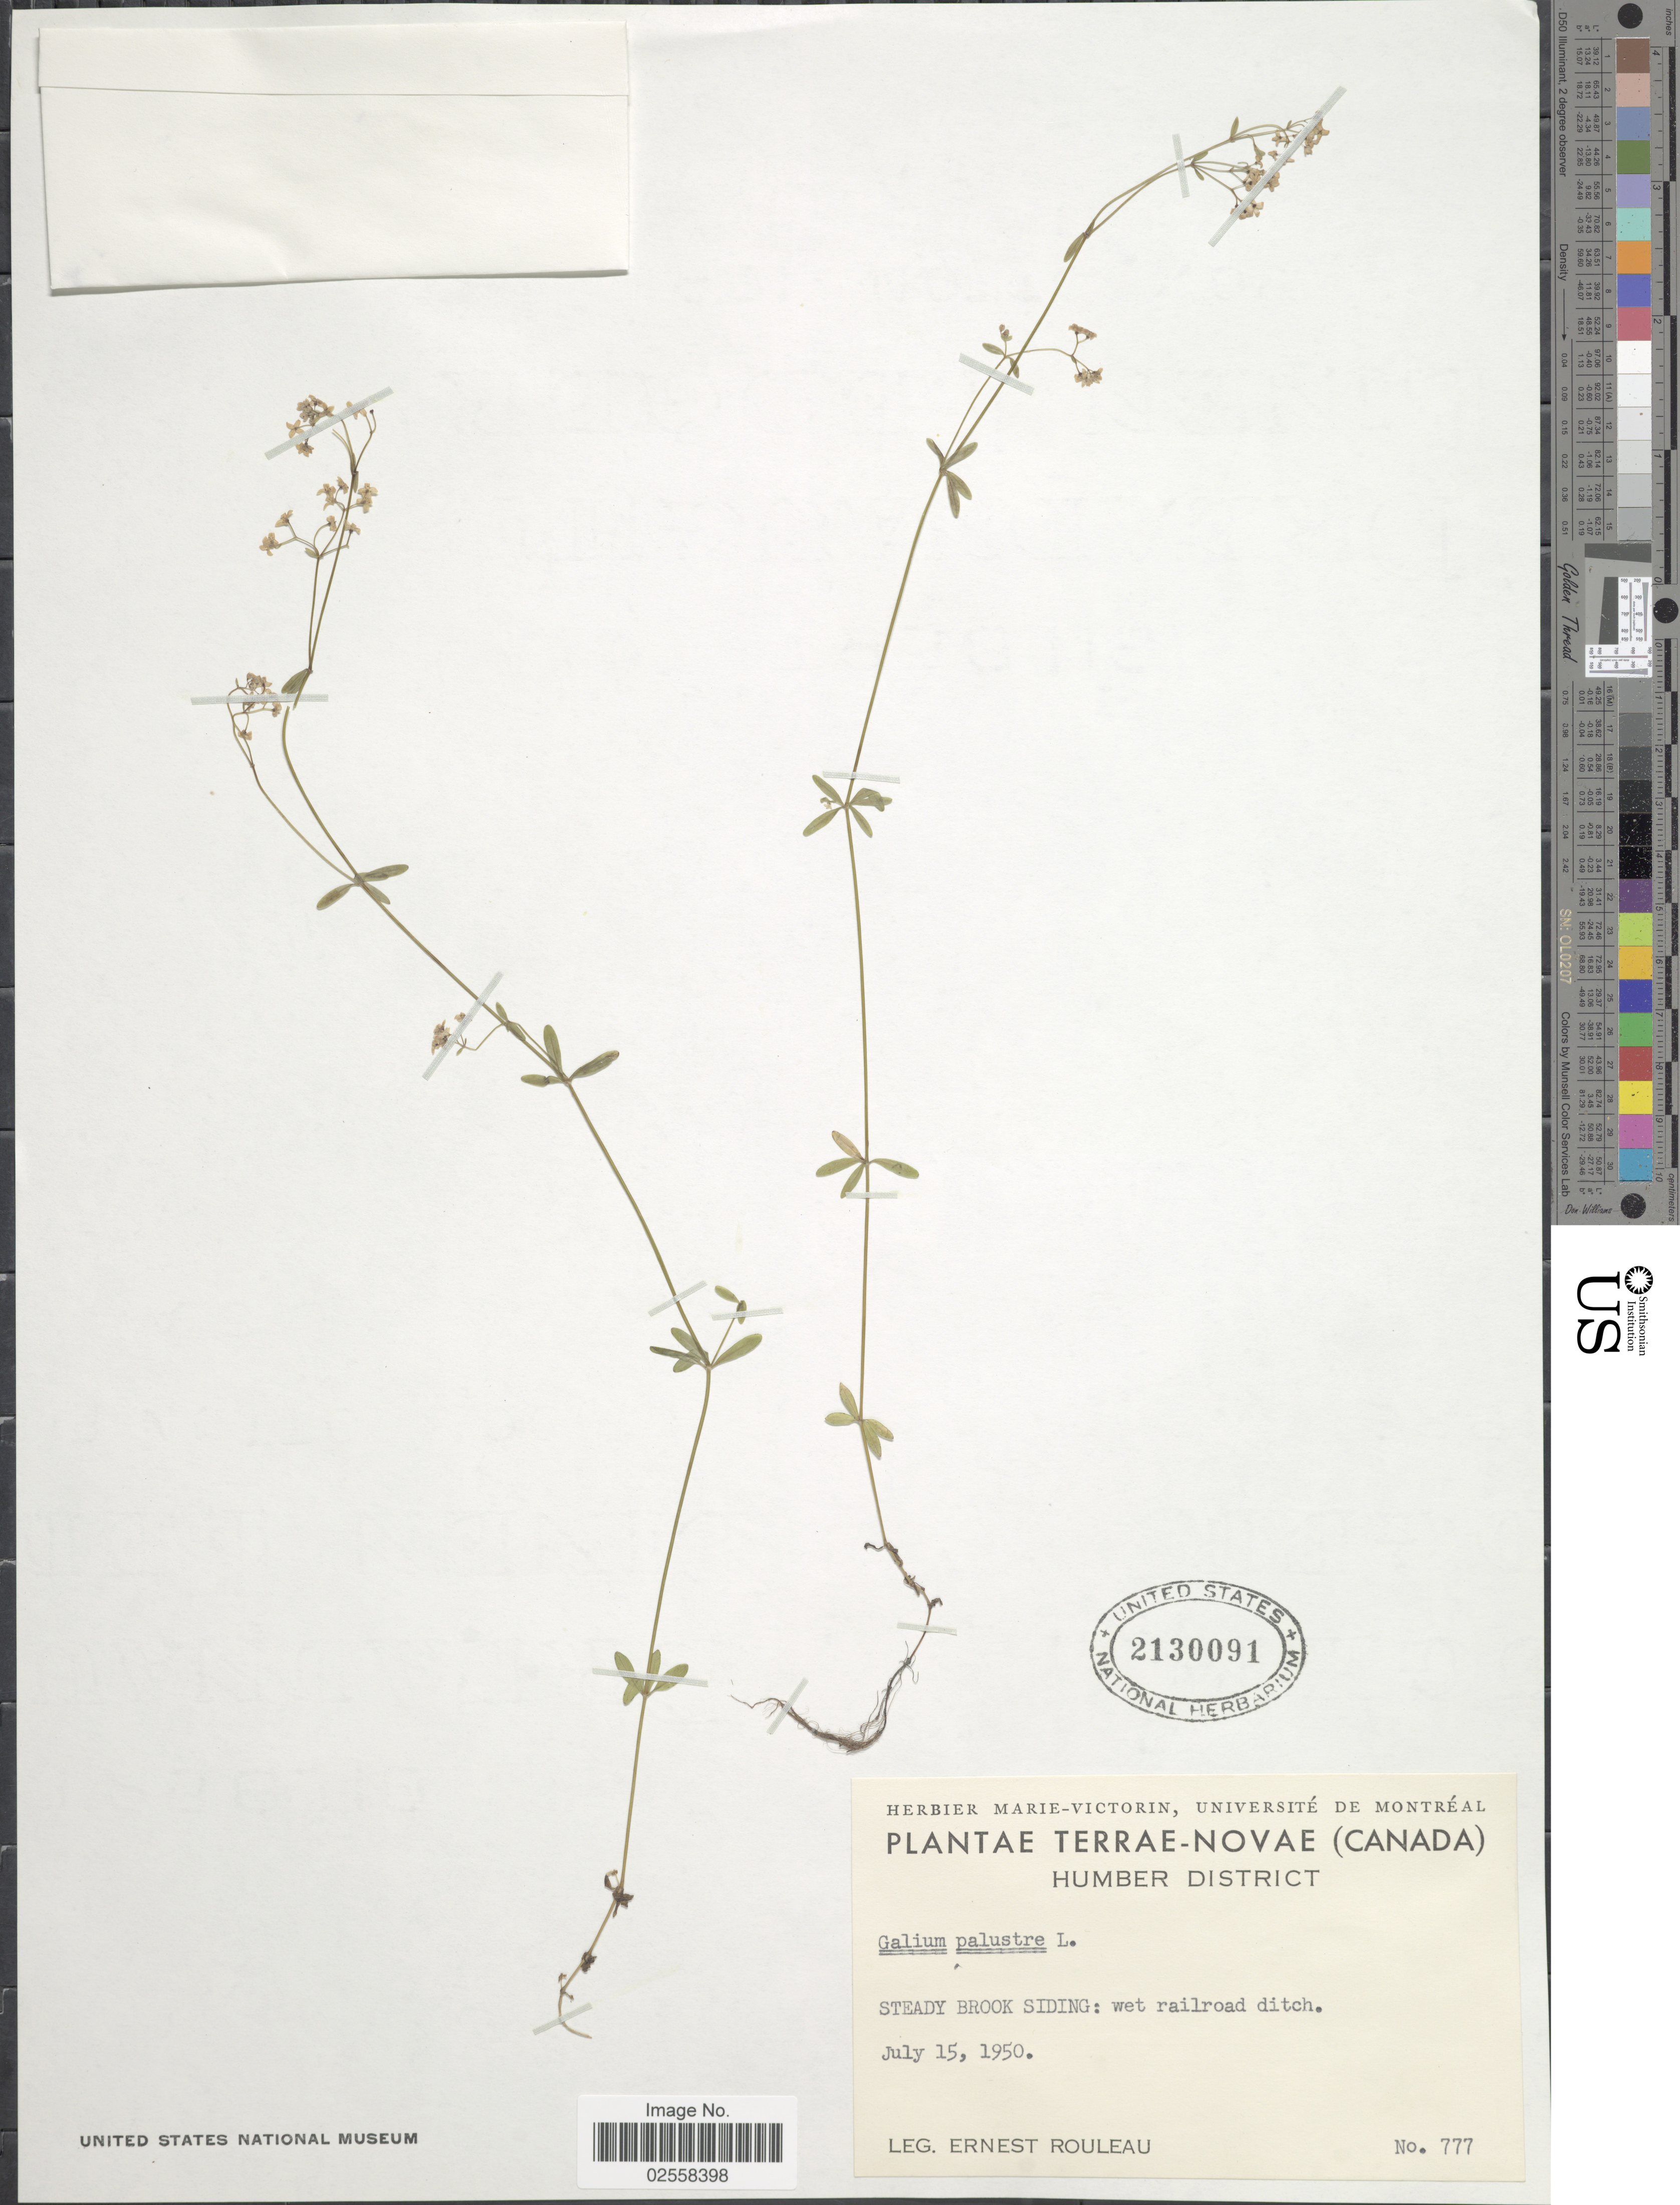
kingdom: Plantae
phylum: Tracheophyta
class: Magnoliopsida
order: Gentianales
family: Rubiaceae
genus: Galium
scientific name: Galium plumosum subsp. plumosum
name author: Rusby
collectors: E. Rouleau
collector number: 777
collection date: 1950-07-15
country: Canada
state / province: Newfoundland and Labrador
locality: Terrae-Novae, Humber District, Steady Brook Siding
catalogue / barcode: US 2130091